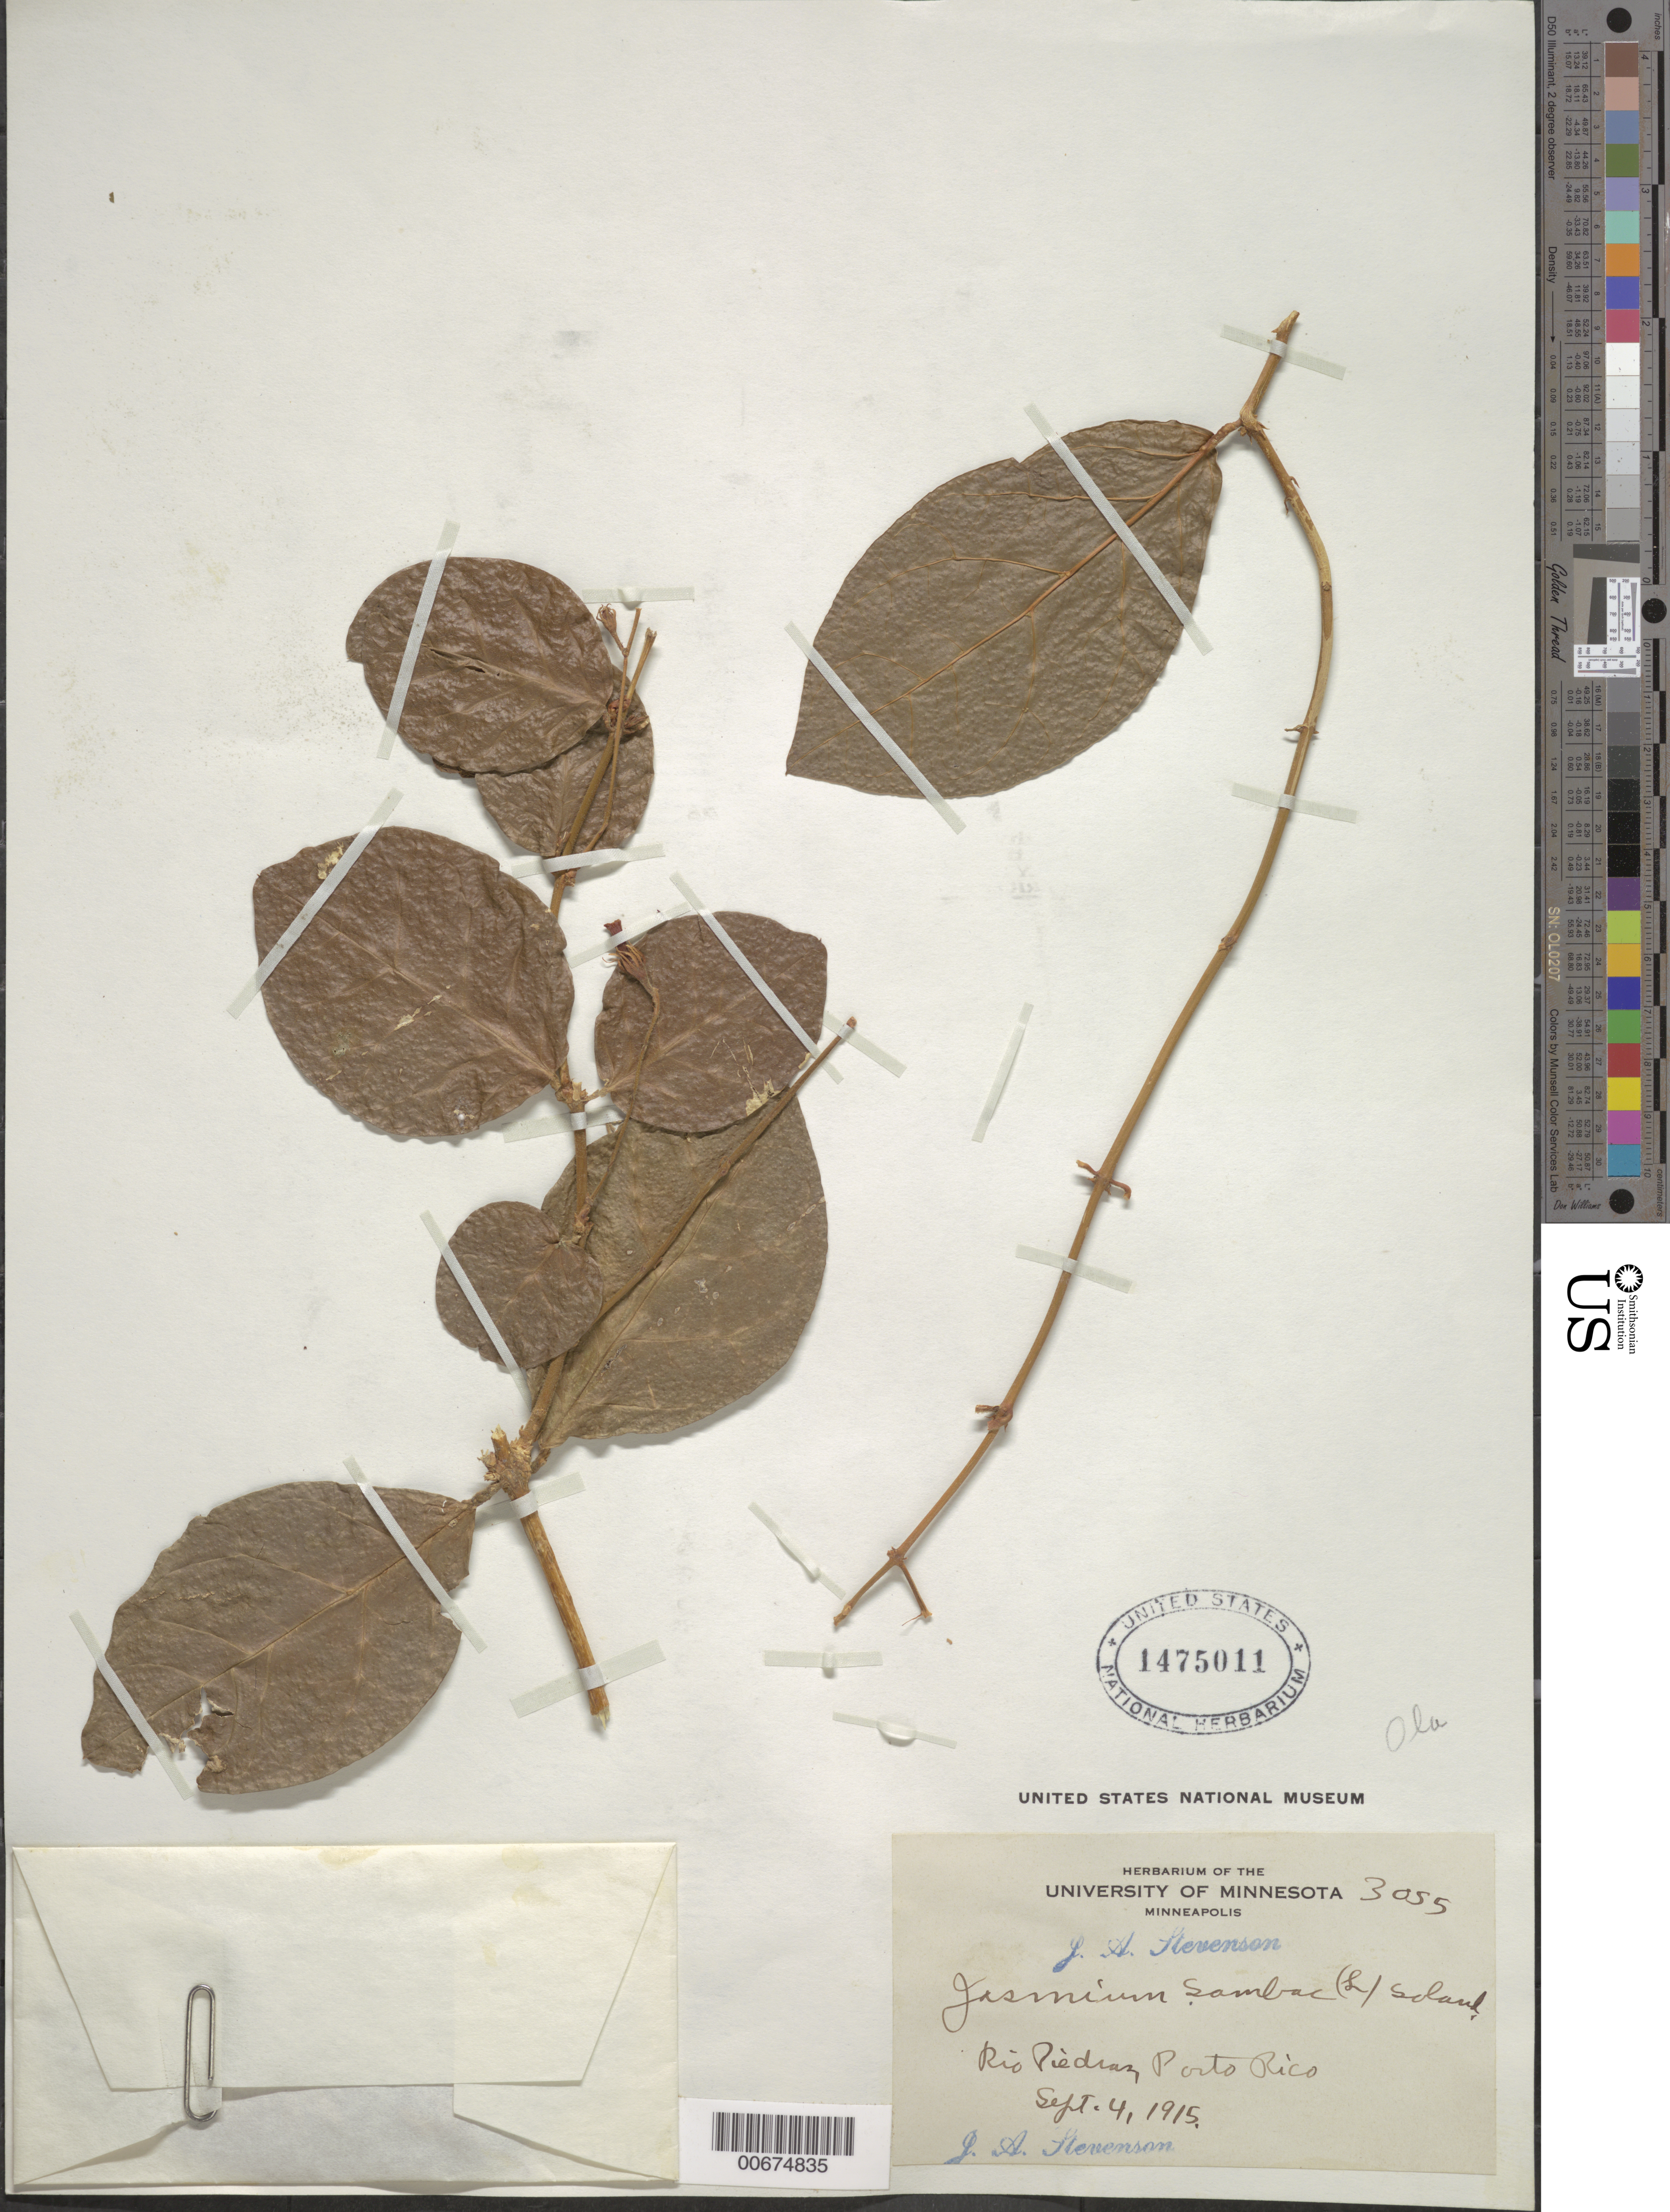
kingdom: Plantae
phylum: Tracheophyta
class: Magnoliopsida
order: Lamiales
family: Oleaceae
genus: Jasminum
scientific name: Jasminum sambac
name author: (L.) Aiton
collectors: J. Stevenson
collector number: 3055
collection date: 1915-09-04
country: United States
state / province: Minnesota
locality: Rio Piedras, Porto Rico.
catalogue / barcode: US 1475011